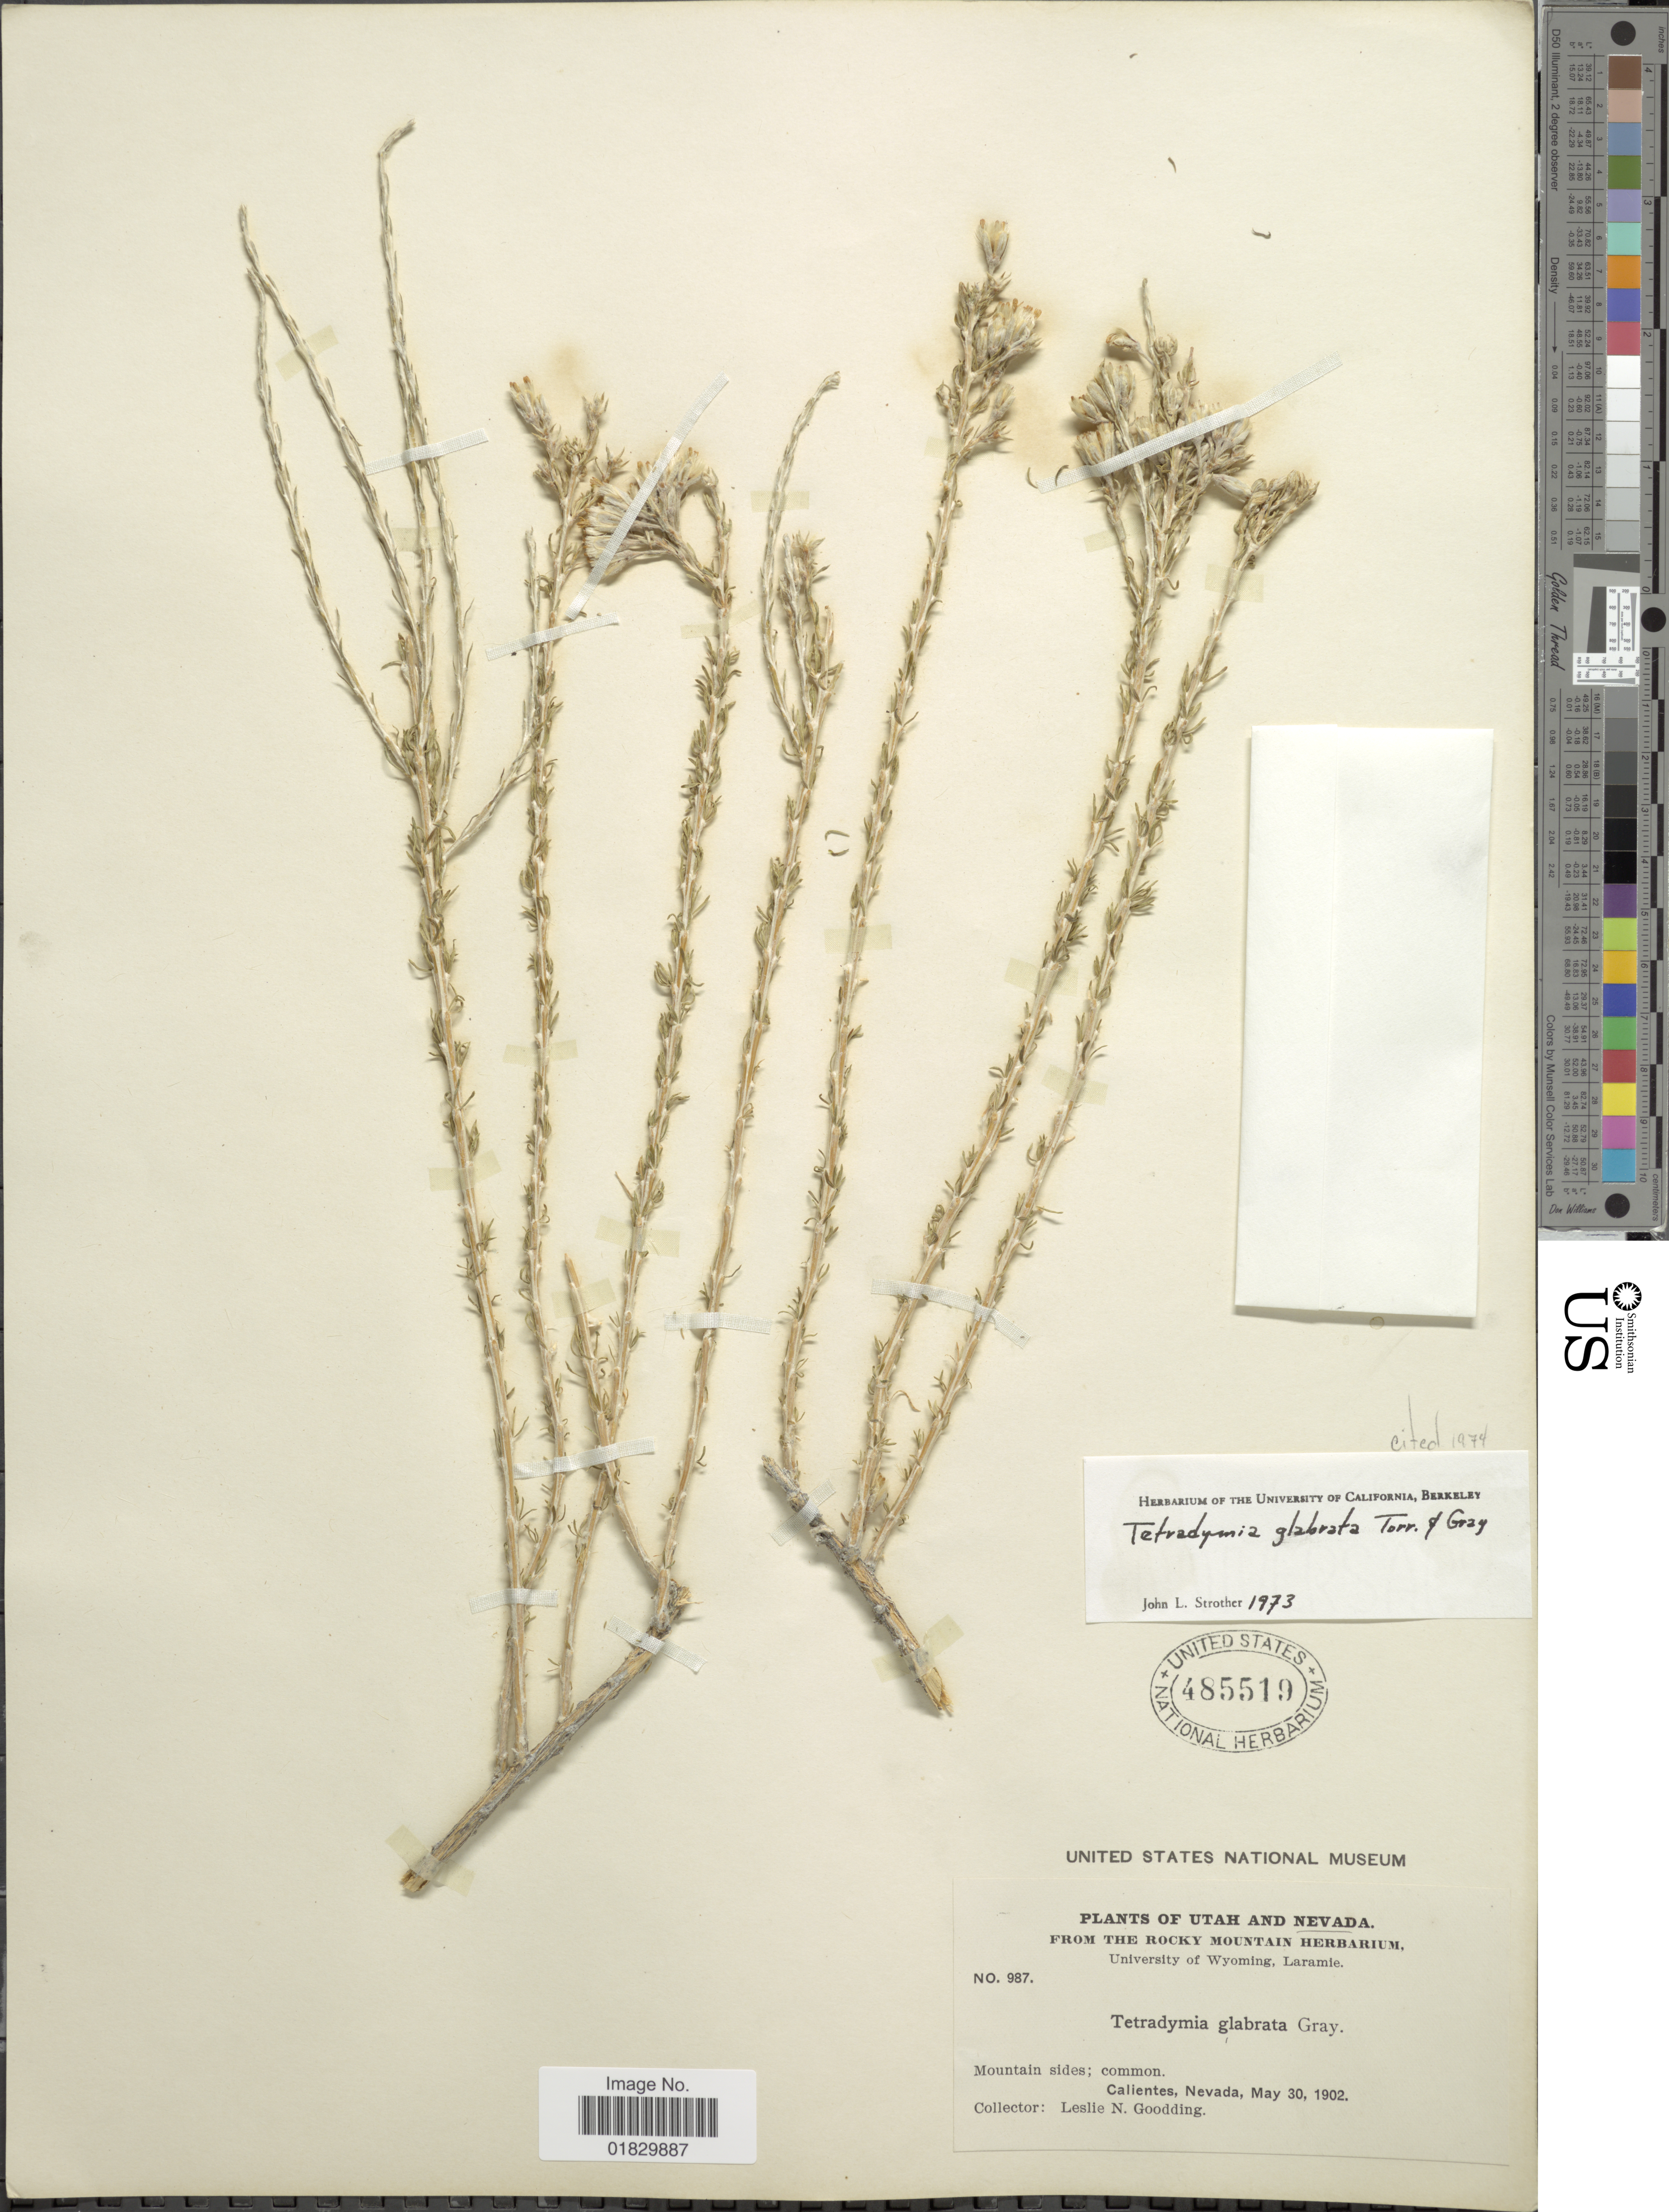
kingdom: Plantae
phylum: Tracheophyta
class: Magnoliopsida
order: Asterales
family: Asteraceae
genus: Tetradymia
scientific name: Tetradymia glabrata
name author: Torr. & A. Gray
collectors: L. N. Goodding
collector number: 987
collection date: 1902-05-30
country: United States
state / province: Nevada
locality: Calientes, Nevada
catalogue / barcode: US 485519